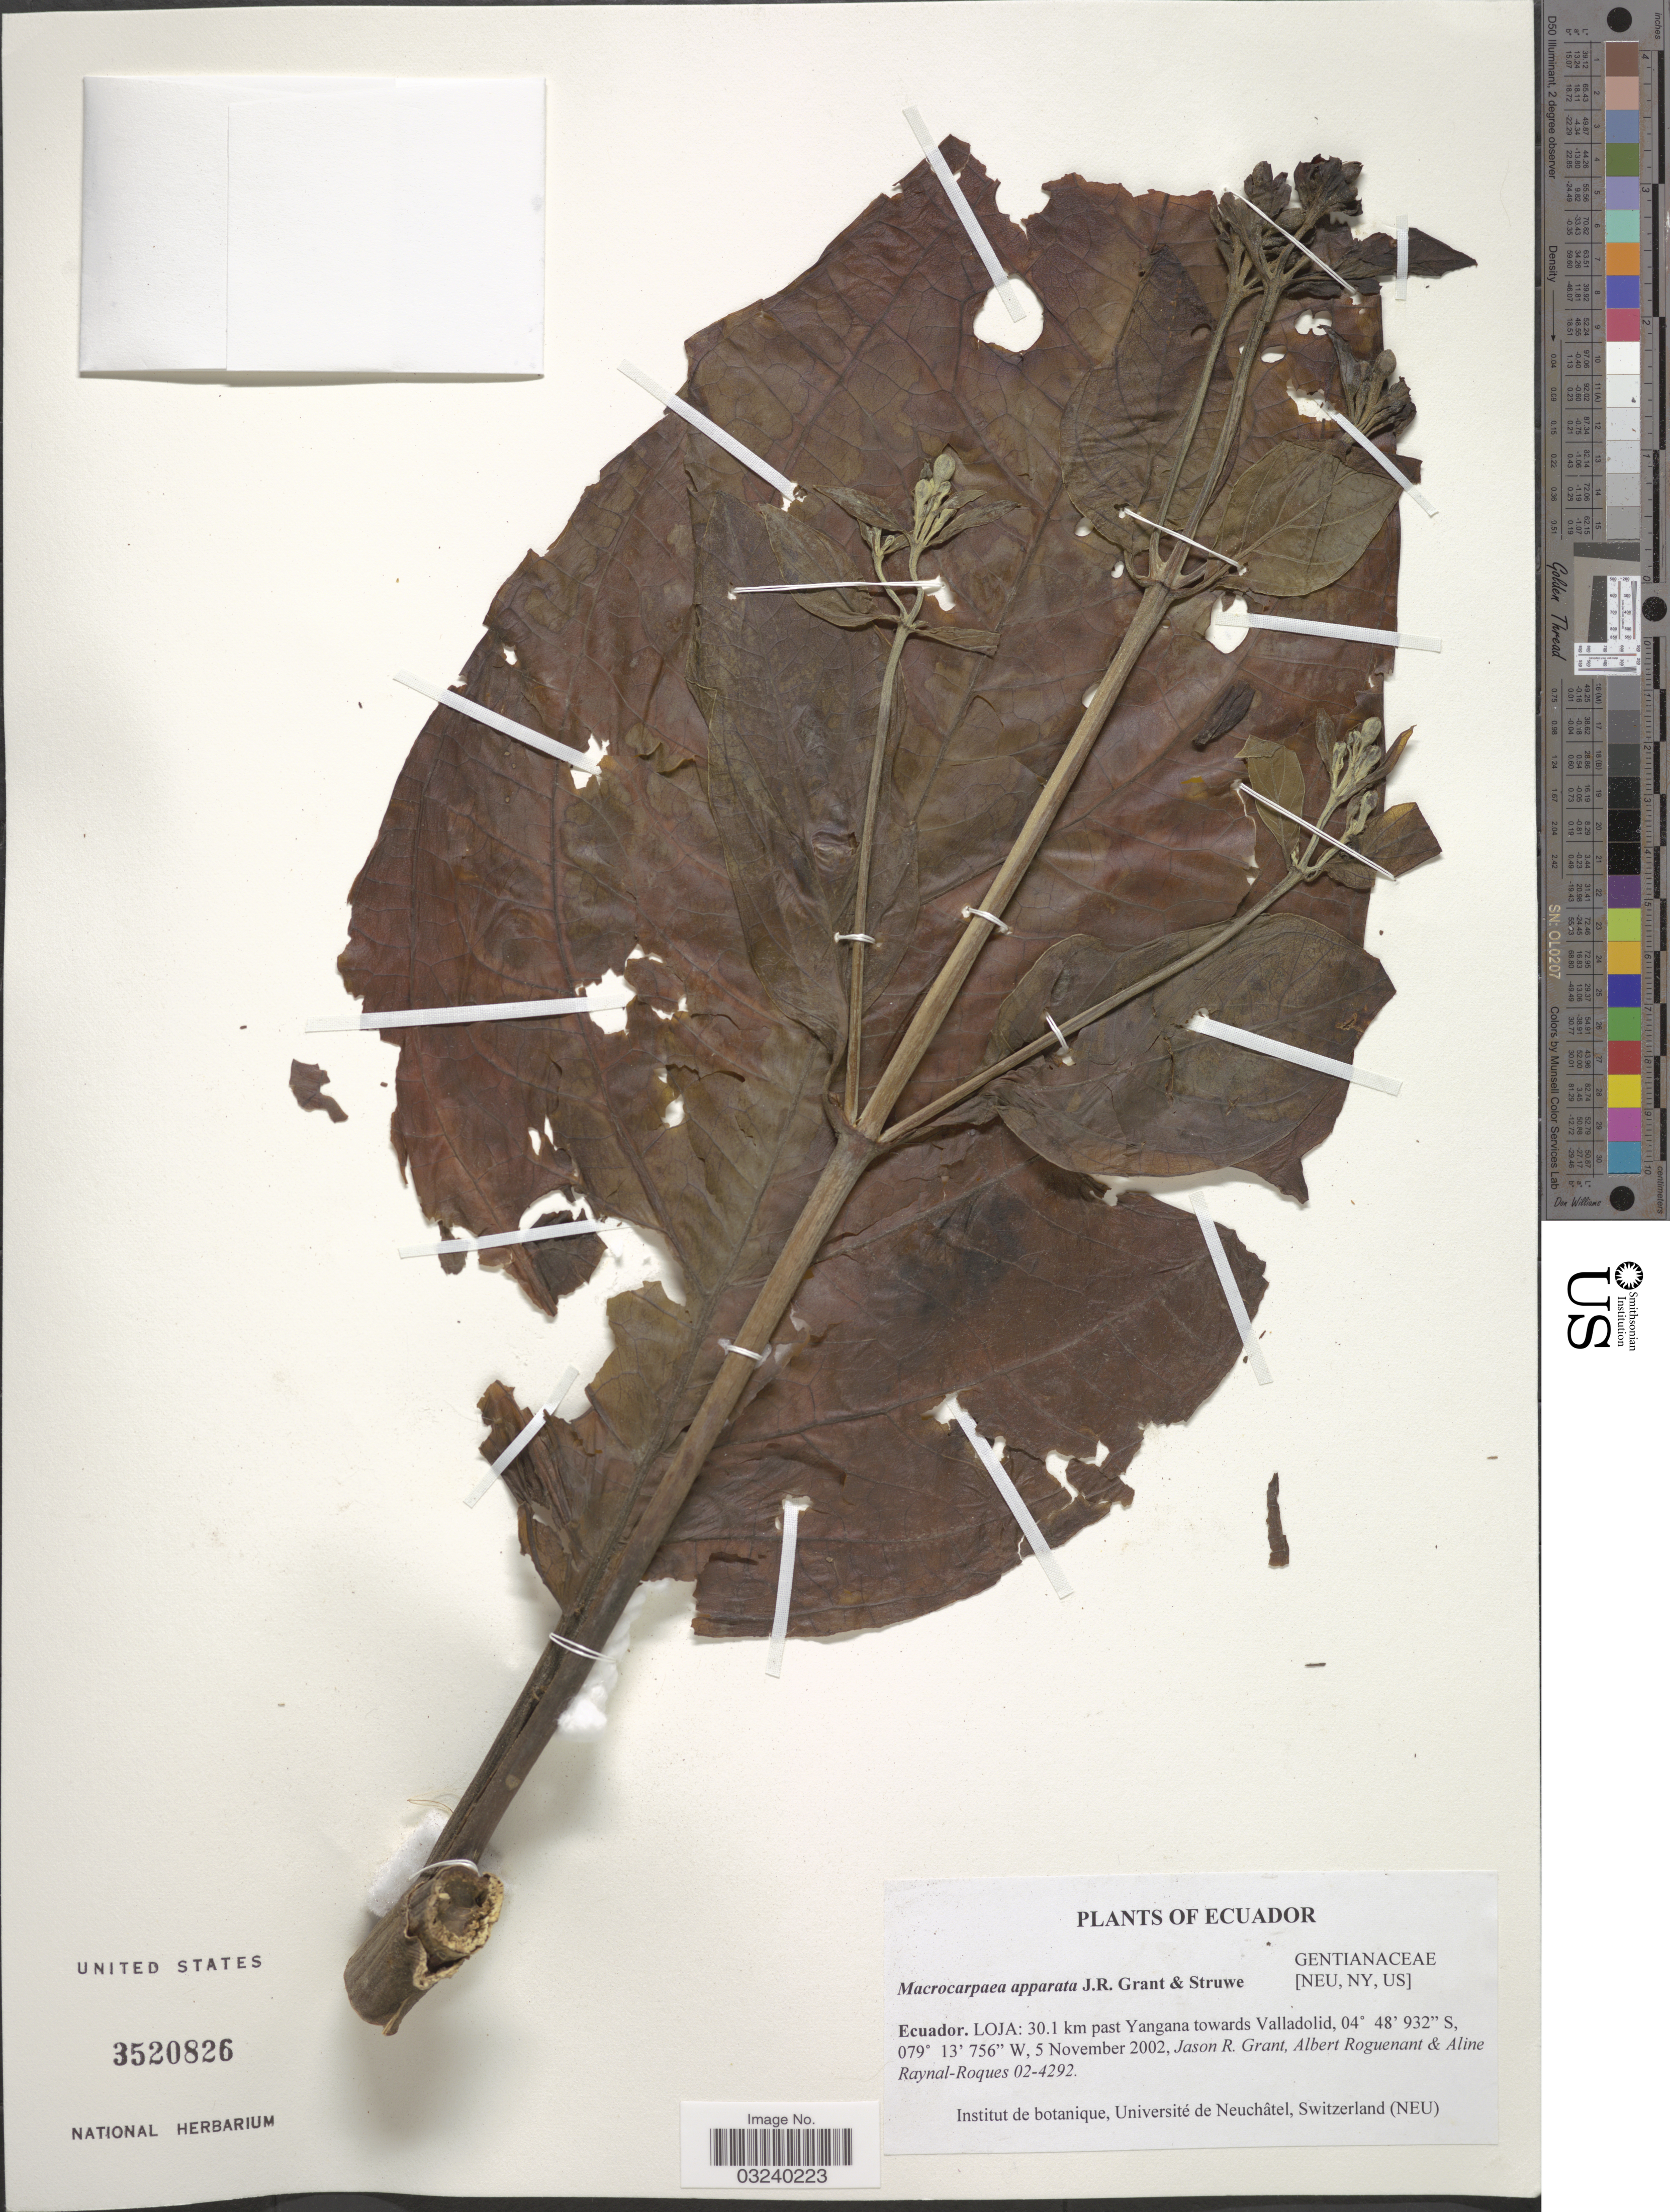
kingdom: Plantae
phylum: Tracheophyta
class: Magnoliopsida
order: Gentianales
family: Gentianaceae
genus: Macrocarpaea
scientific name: Macrocarpaea apparata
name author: J.R. Grant & Struwe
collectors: J. R. Grant, A. Roguenant & A. M. Raynal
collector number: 02-4292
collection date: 2002-11-05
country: Ecuador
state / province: Loja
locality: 30.1 km past Yangana towards Valladolid.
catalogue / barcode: US 3520826